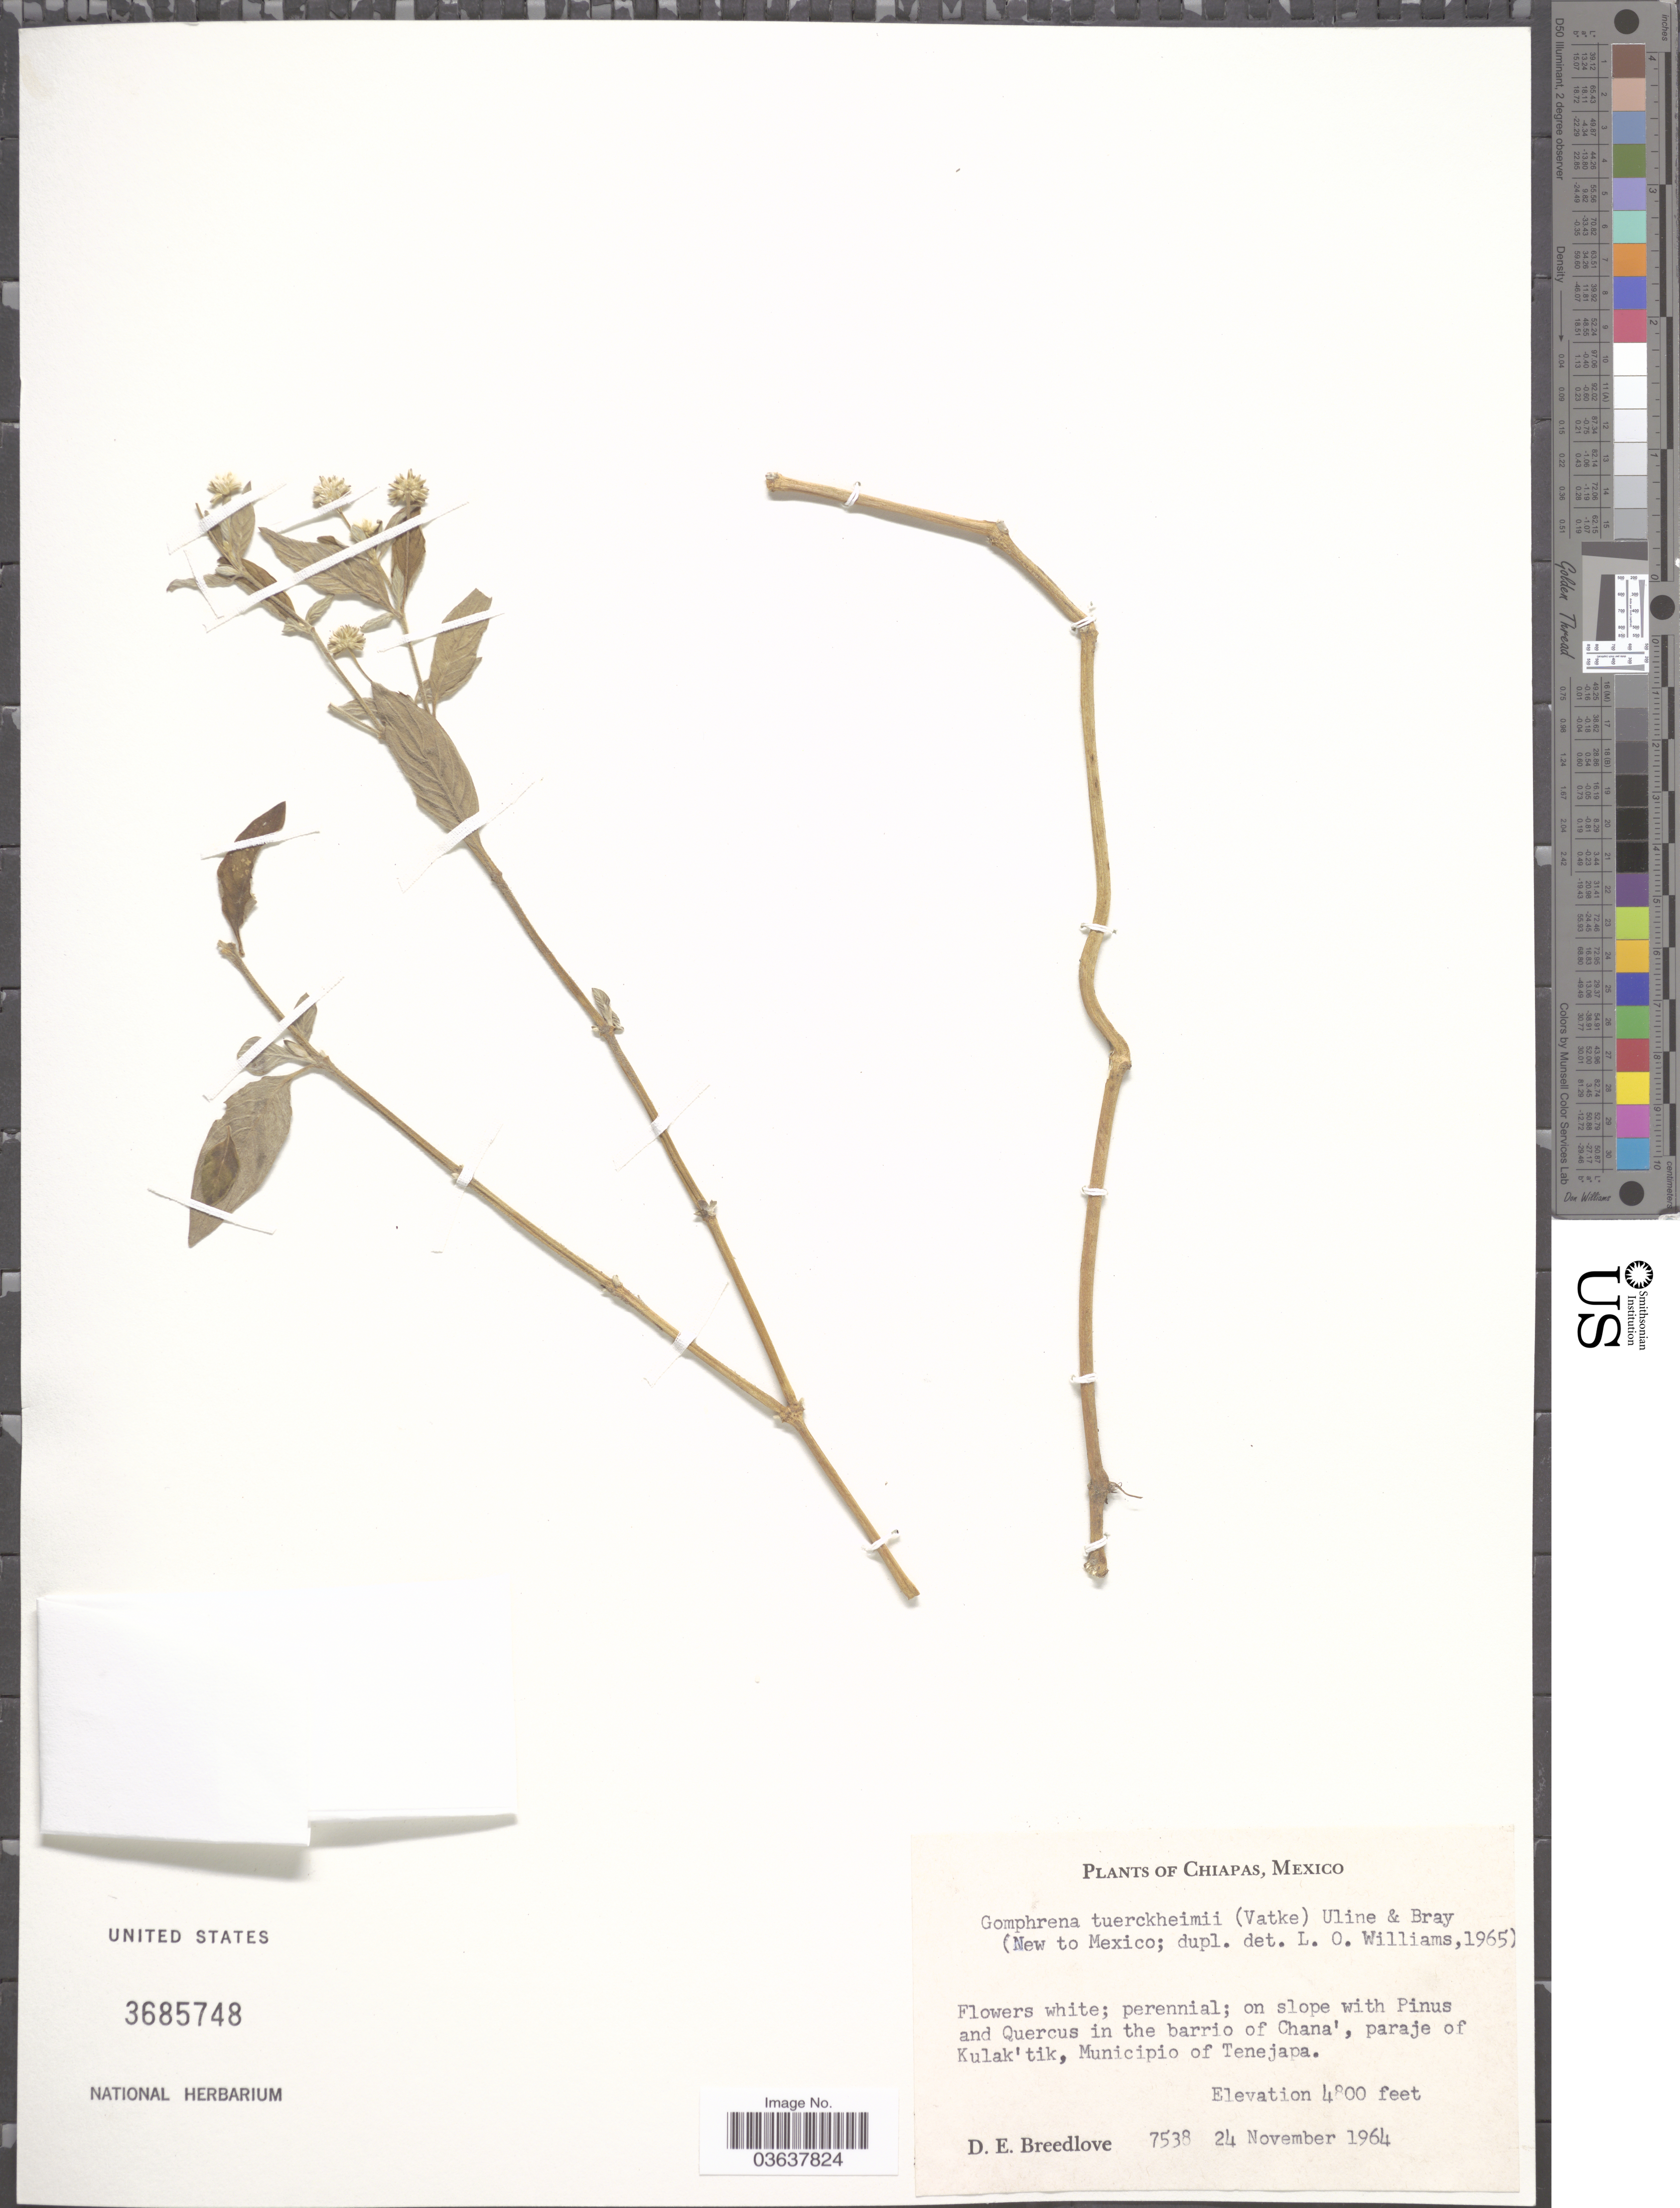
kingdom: Plantae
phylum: Tracheophyta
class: Magnoliopsida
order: Caryophyllales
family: Amaranthaceae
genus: Gomphrena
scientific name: Gomphrena tuerckheimii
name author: Uline & W.L. Bray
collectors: D. E. Breedlove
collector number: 7538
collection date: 1964-11-24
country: Mexico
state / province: Chiapas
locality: In the barrio of Chana', paraje of Kulak'tik, Municipio of Tenejapa.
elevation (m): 1463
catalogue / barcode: US 3685748